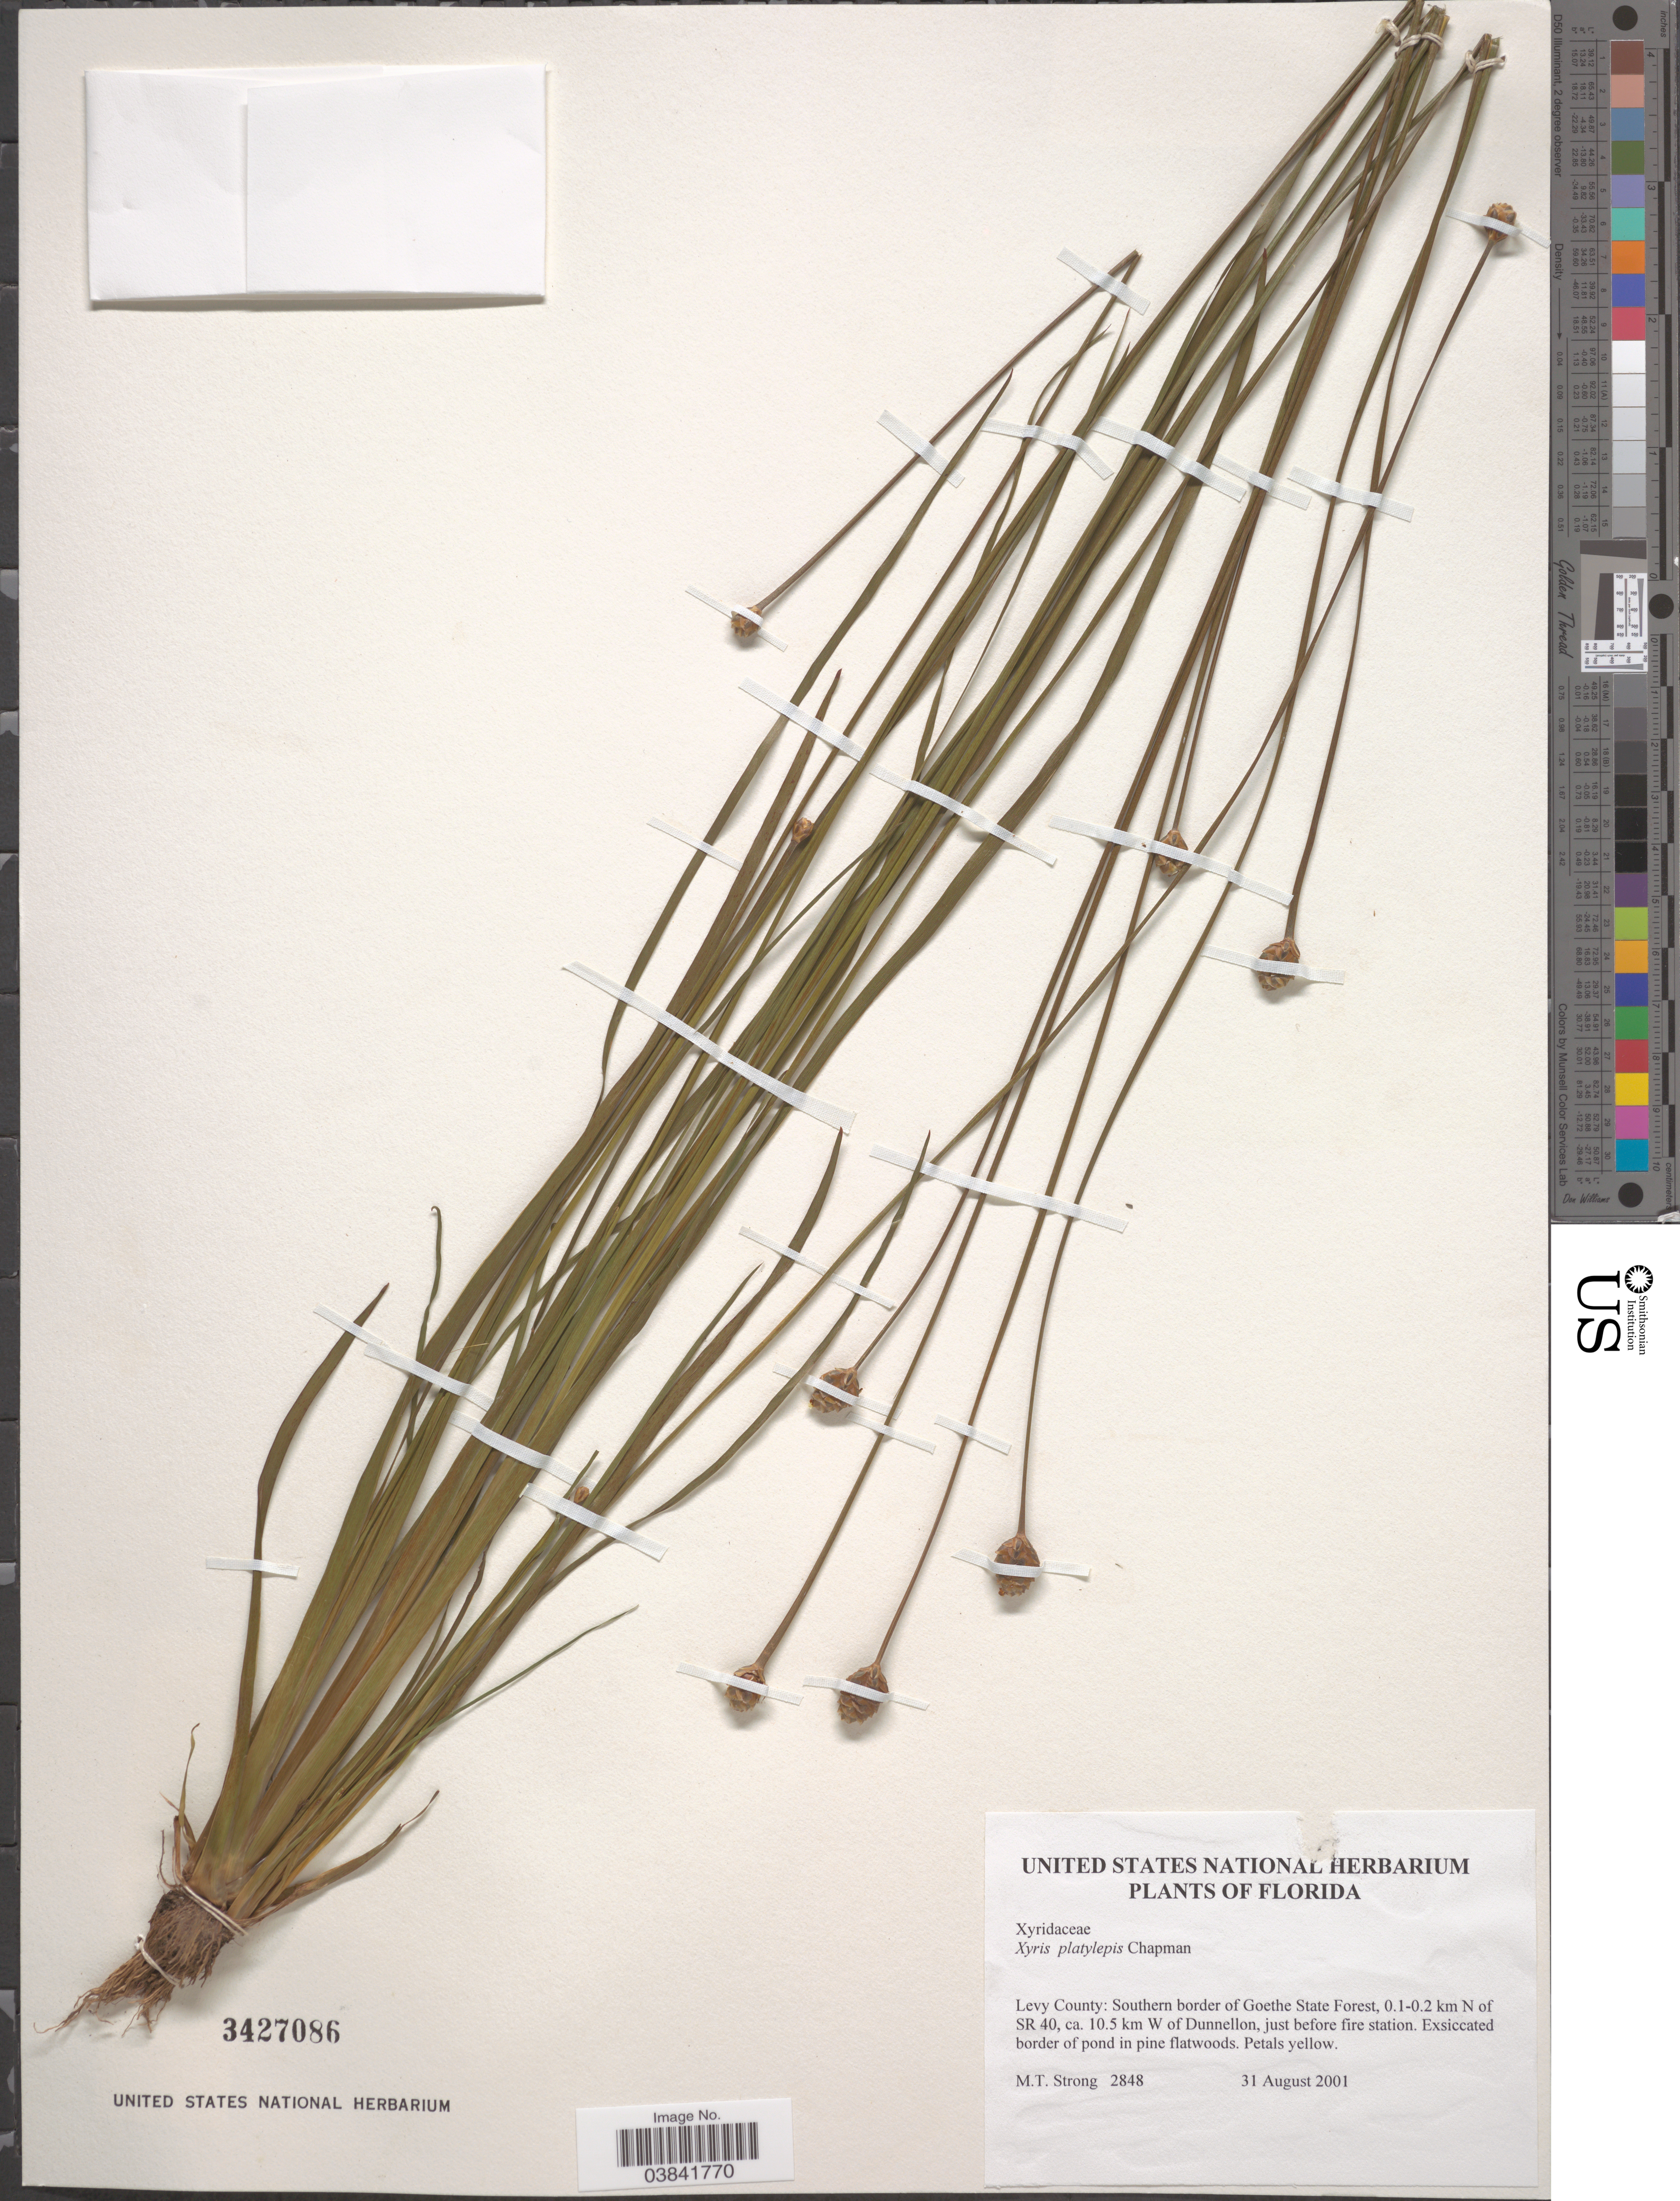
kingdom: Plantae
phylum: Tracheophyta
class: Liliopsida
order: Poales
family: Xyridaceae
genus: Xyris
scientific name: Xyris platylepis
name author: Chapm.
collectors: M. T. Strong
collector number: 2848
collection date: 2001-08-31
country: United States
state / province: Florida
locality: Levy County: Southern border of Goethe State Forest, 0.1-0.2 km N of SR 40, ca. 10.5 km W of Dunnellon, just before fire station.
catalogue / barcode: US 3427086